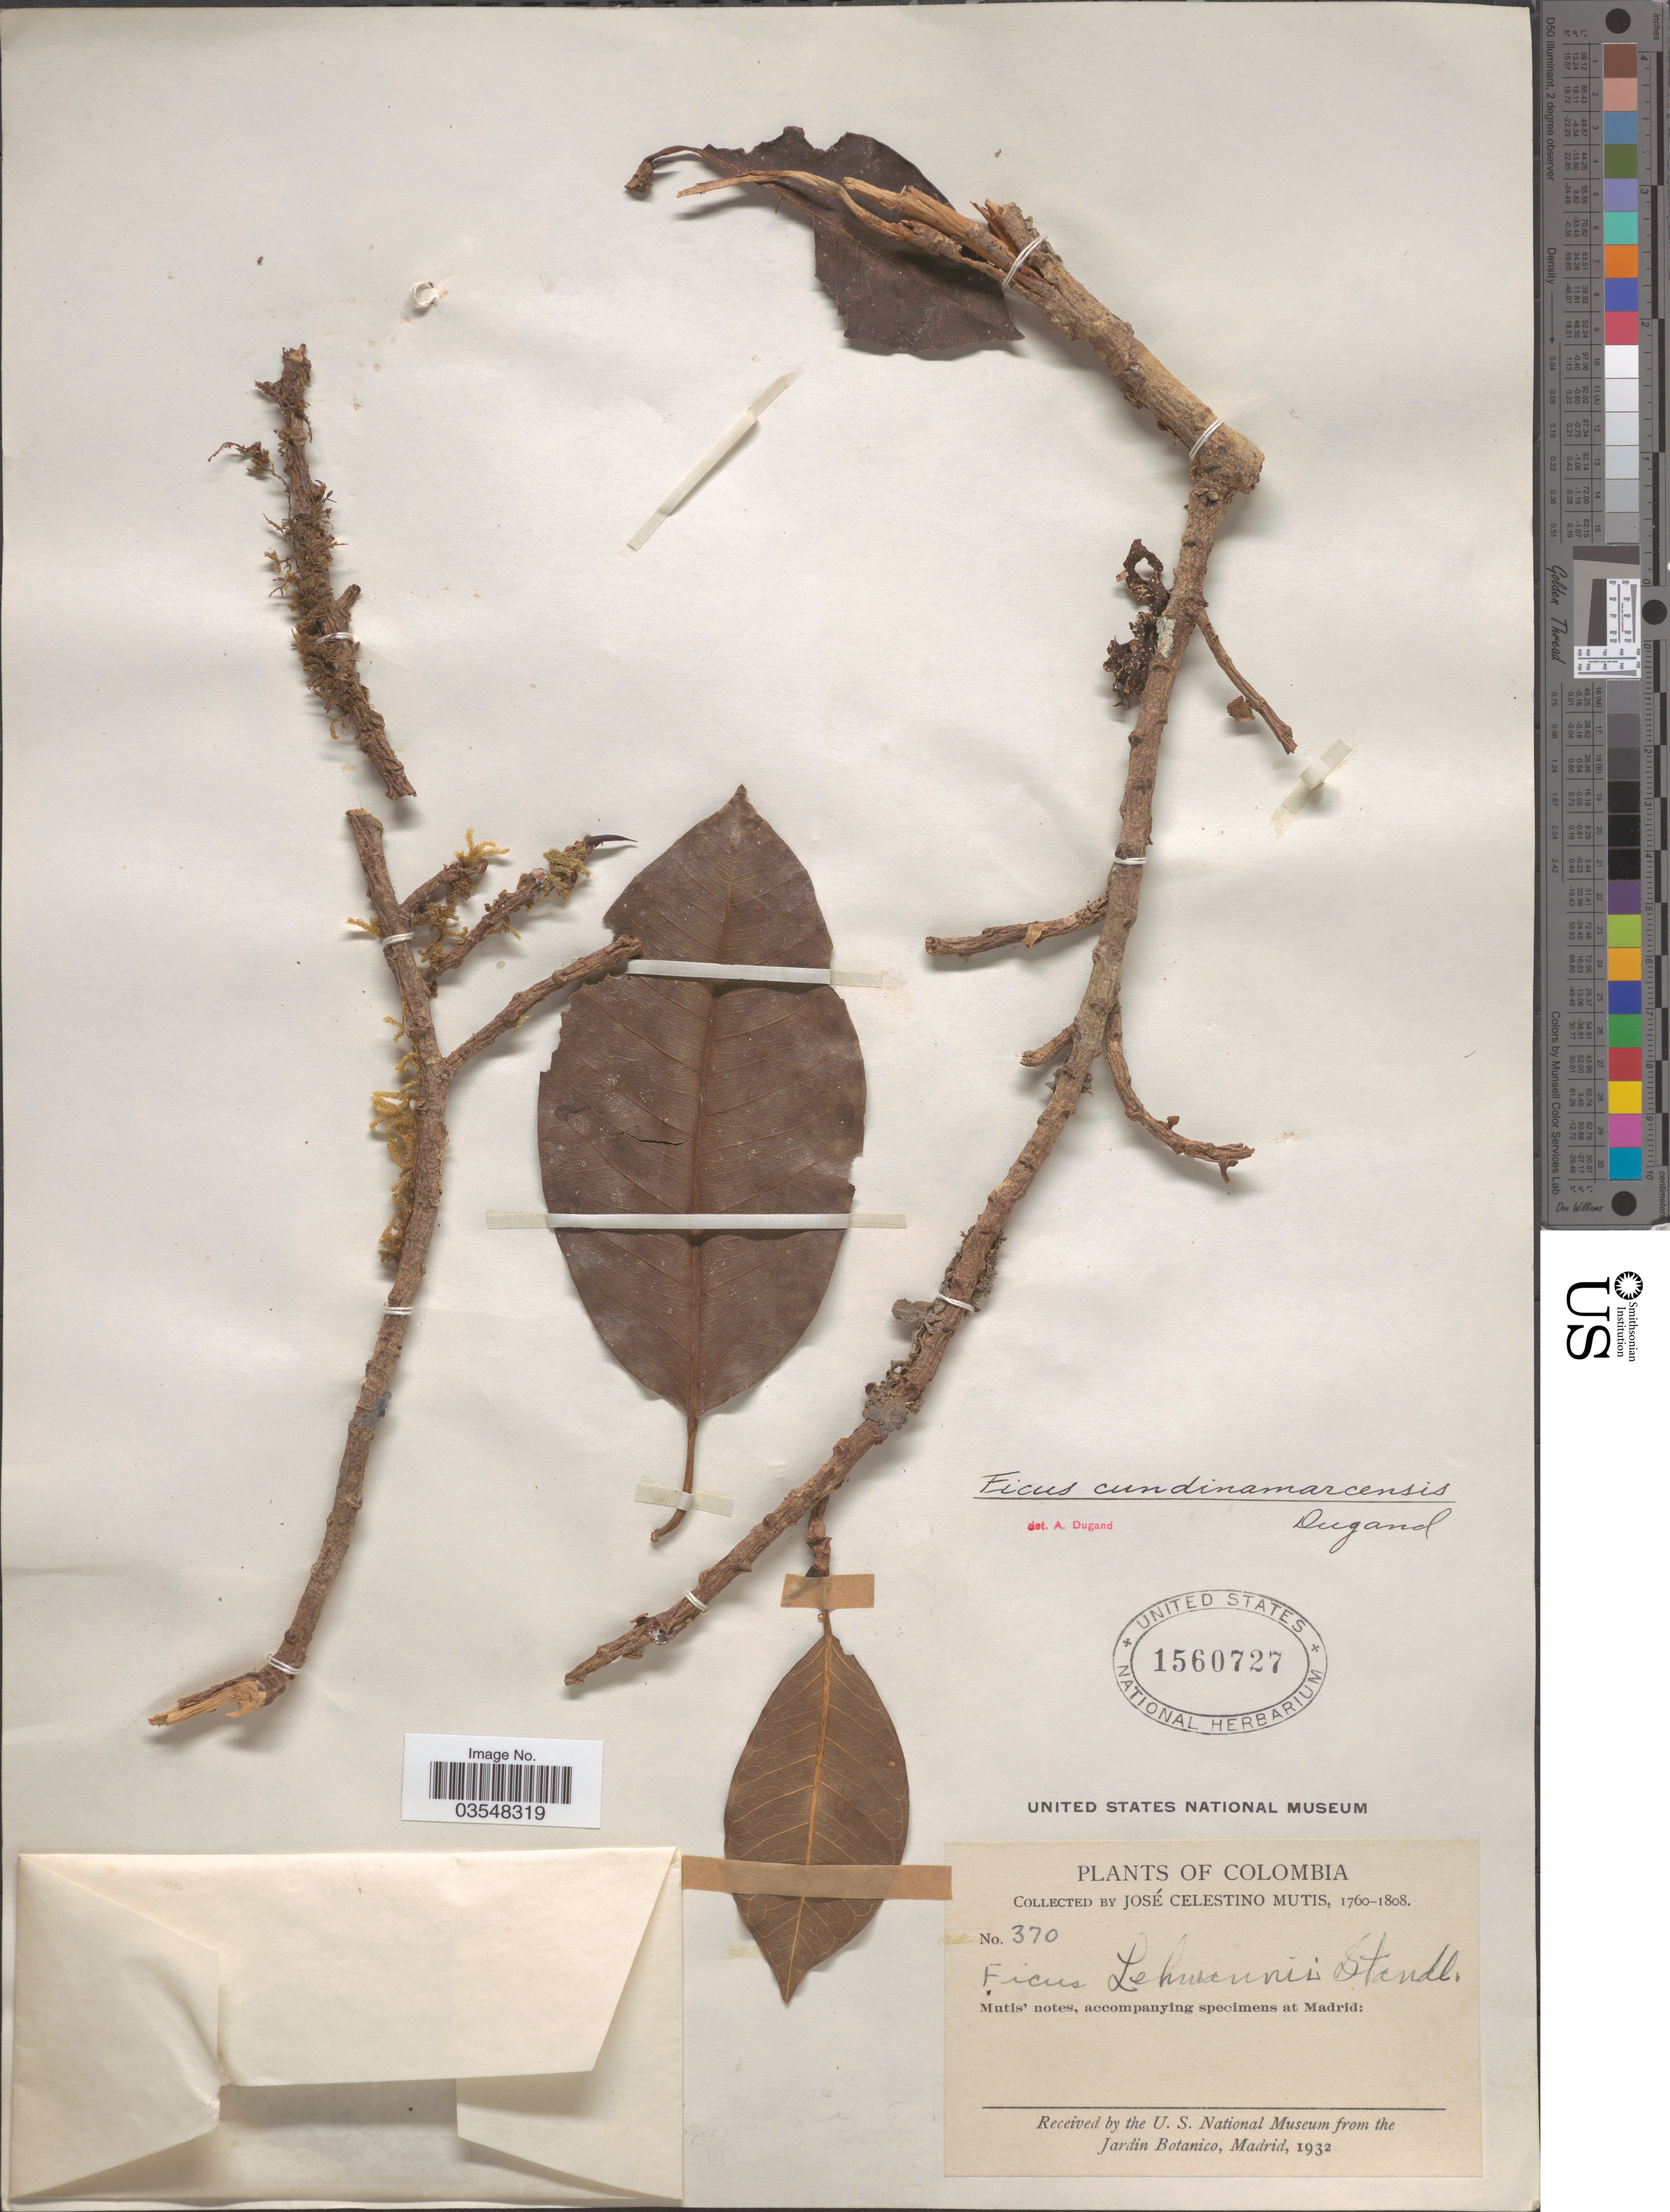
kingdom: Plantae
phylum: Tracheophyta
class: Magnoliopsida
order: Rosales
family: Moraceae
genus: Ficus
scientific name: Ficus cundinamarcensis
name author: Dugand G.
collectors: J. C. B. Mutis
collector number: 370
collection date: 1760/1808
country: Colombia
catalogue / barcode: US 1560727